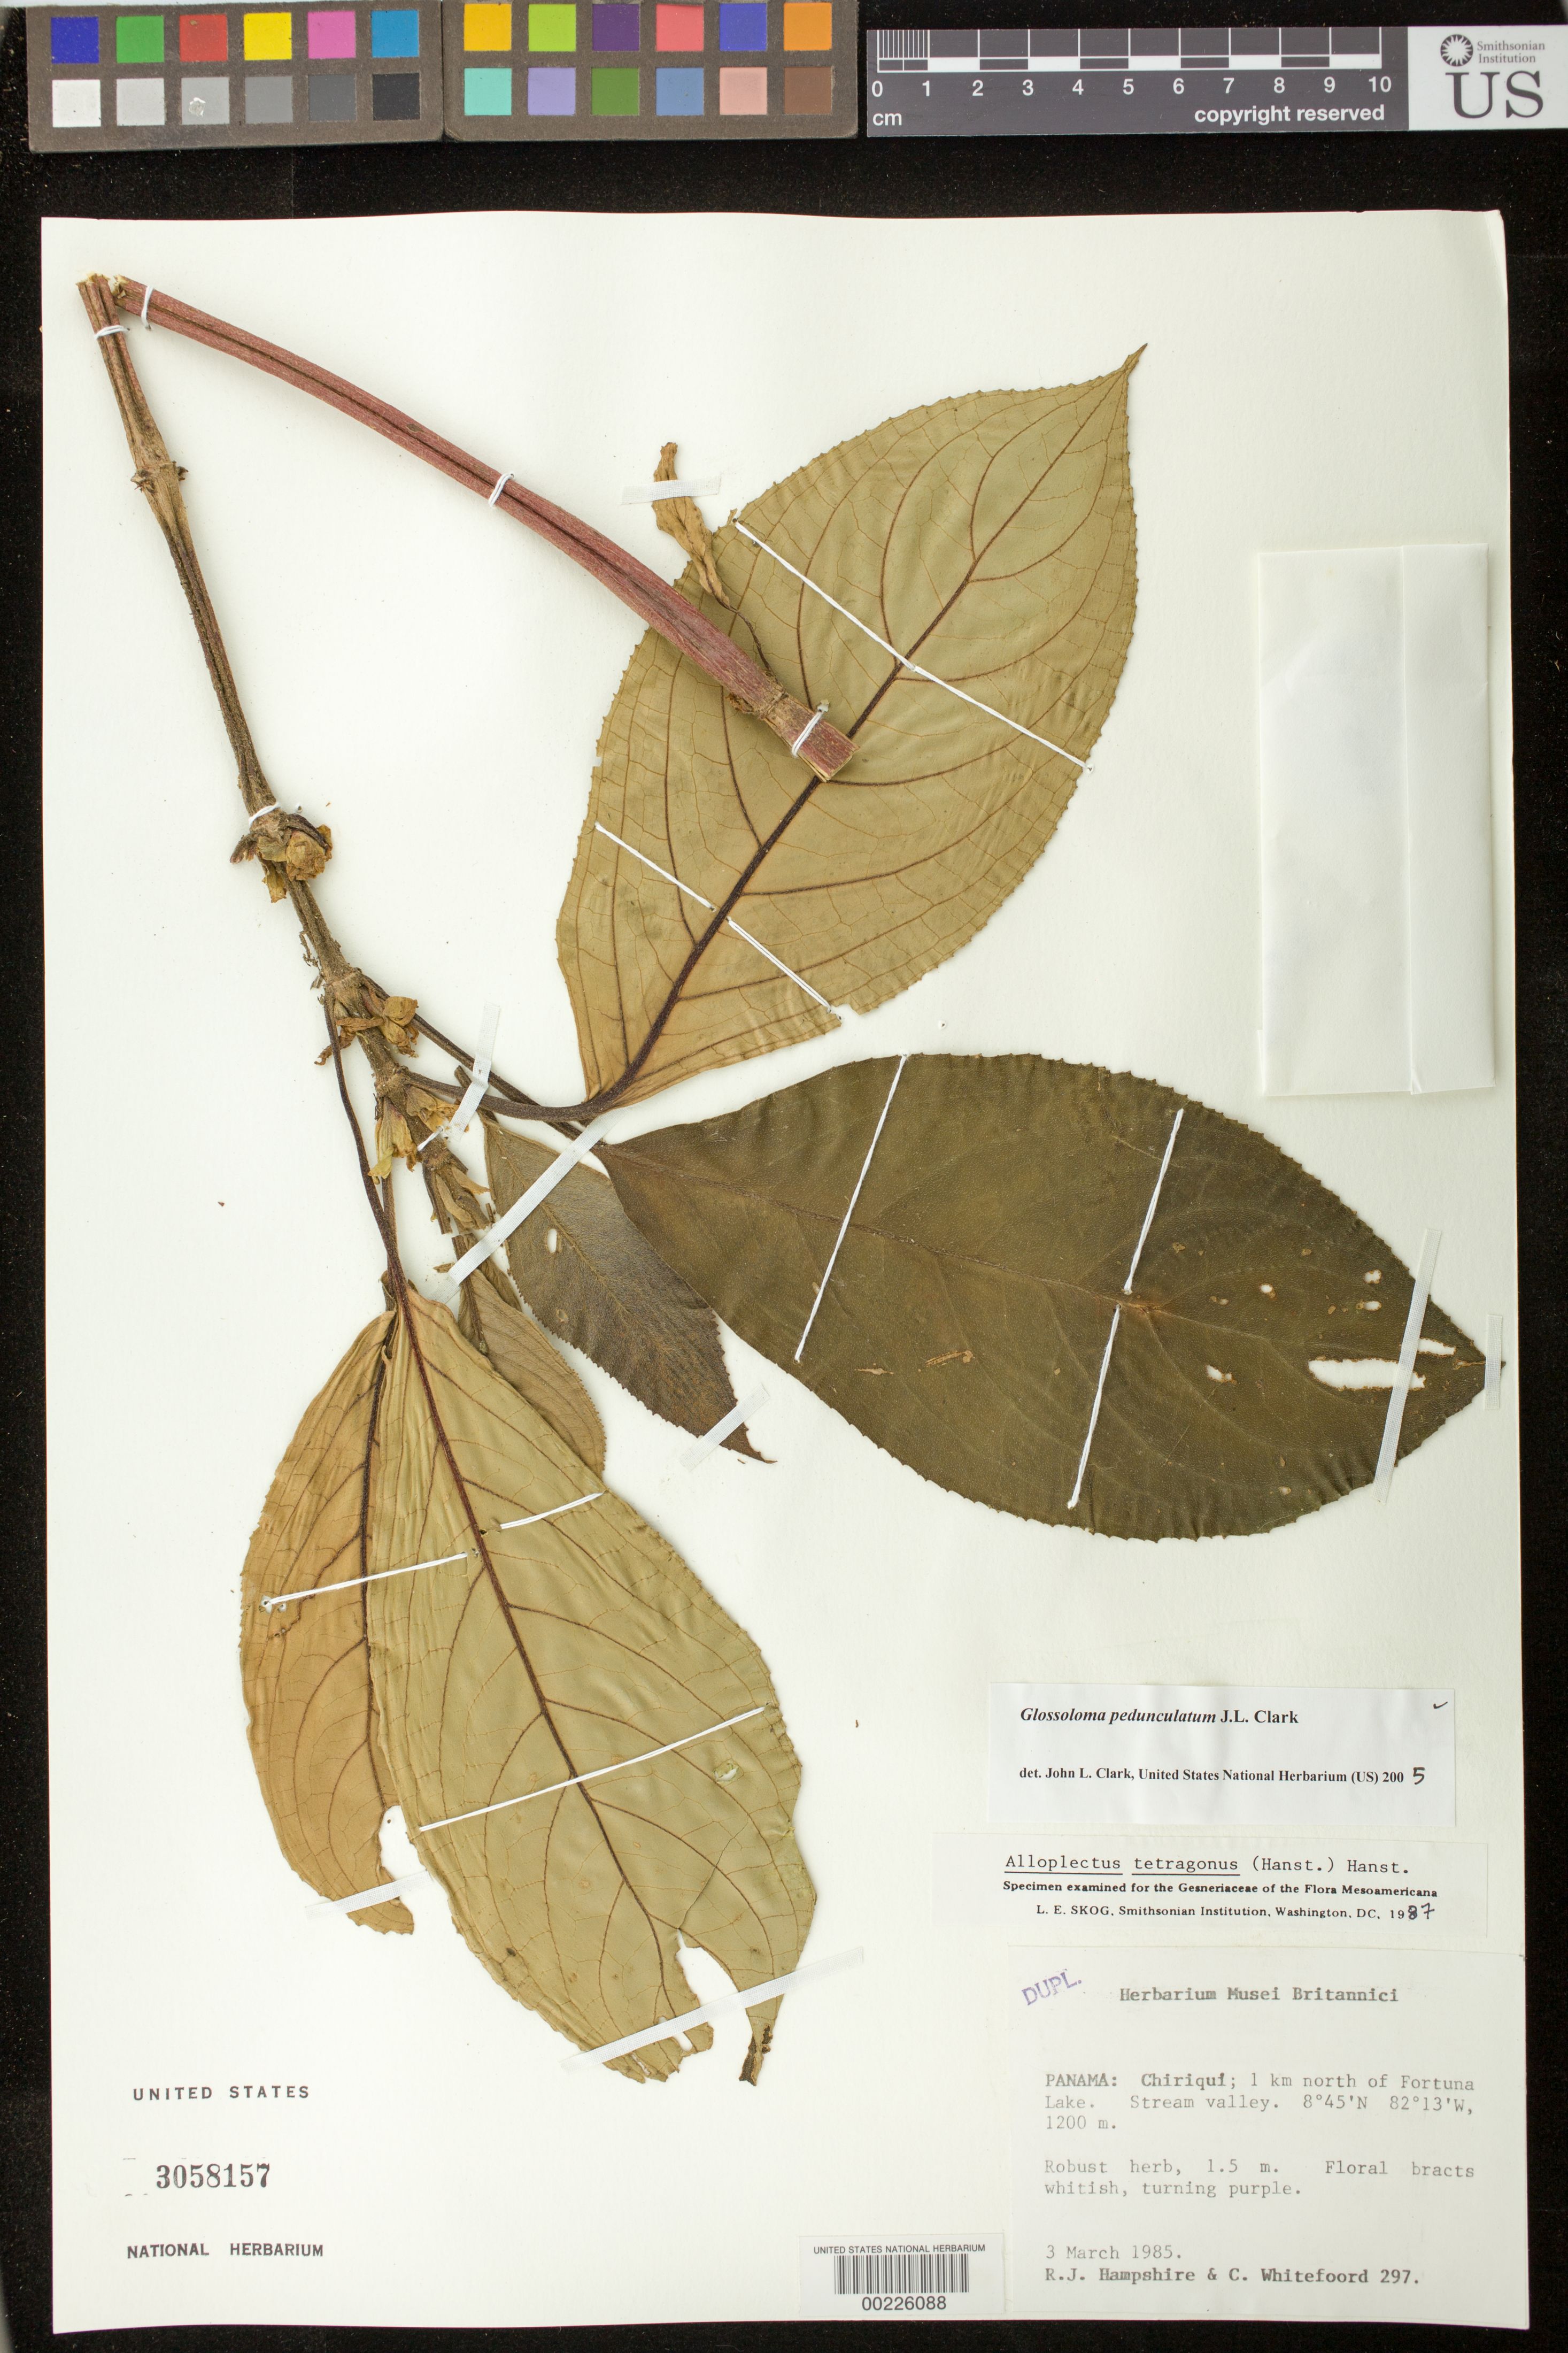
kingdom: Plantae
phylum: Tracheophyta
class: Magnoliopsida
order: Lamiales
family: Gesneriaceae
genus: Glossoloma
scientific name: Glossoloma pedunculatum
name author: J.L. Clark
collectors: R. Hampshire & C. Whitefoord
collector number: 297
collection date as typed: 03 Mar 1985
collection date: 1985-03-03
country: Panama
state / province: Chiriquí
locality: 1 km N of Fortuna Lake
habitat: Stream valley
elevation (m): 1200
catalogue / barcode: US 3058157